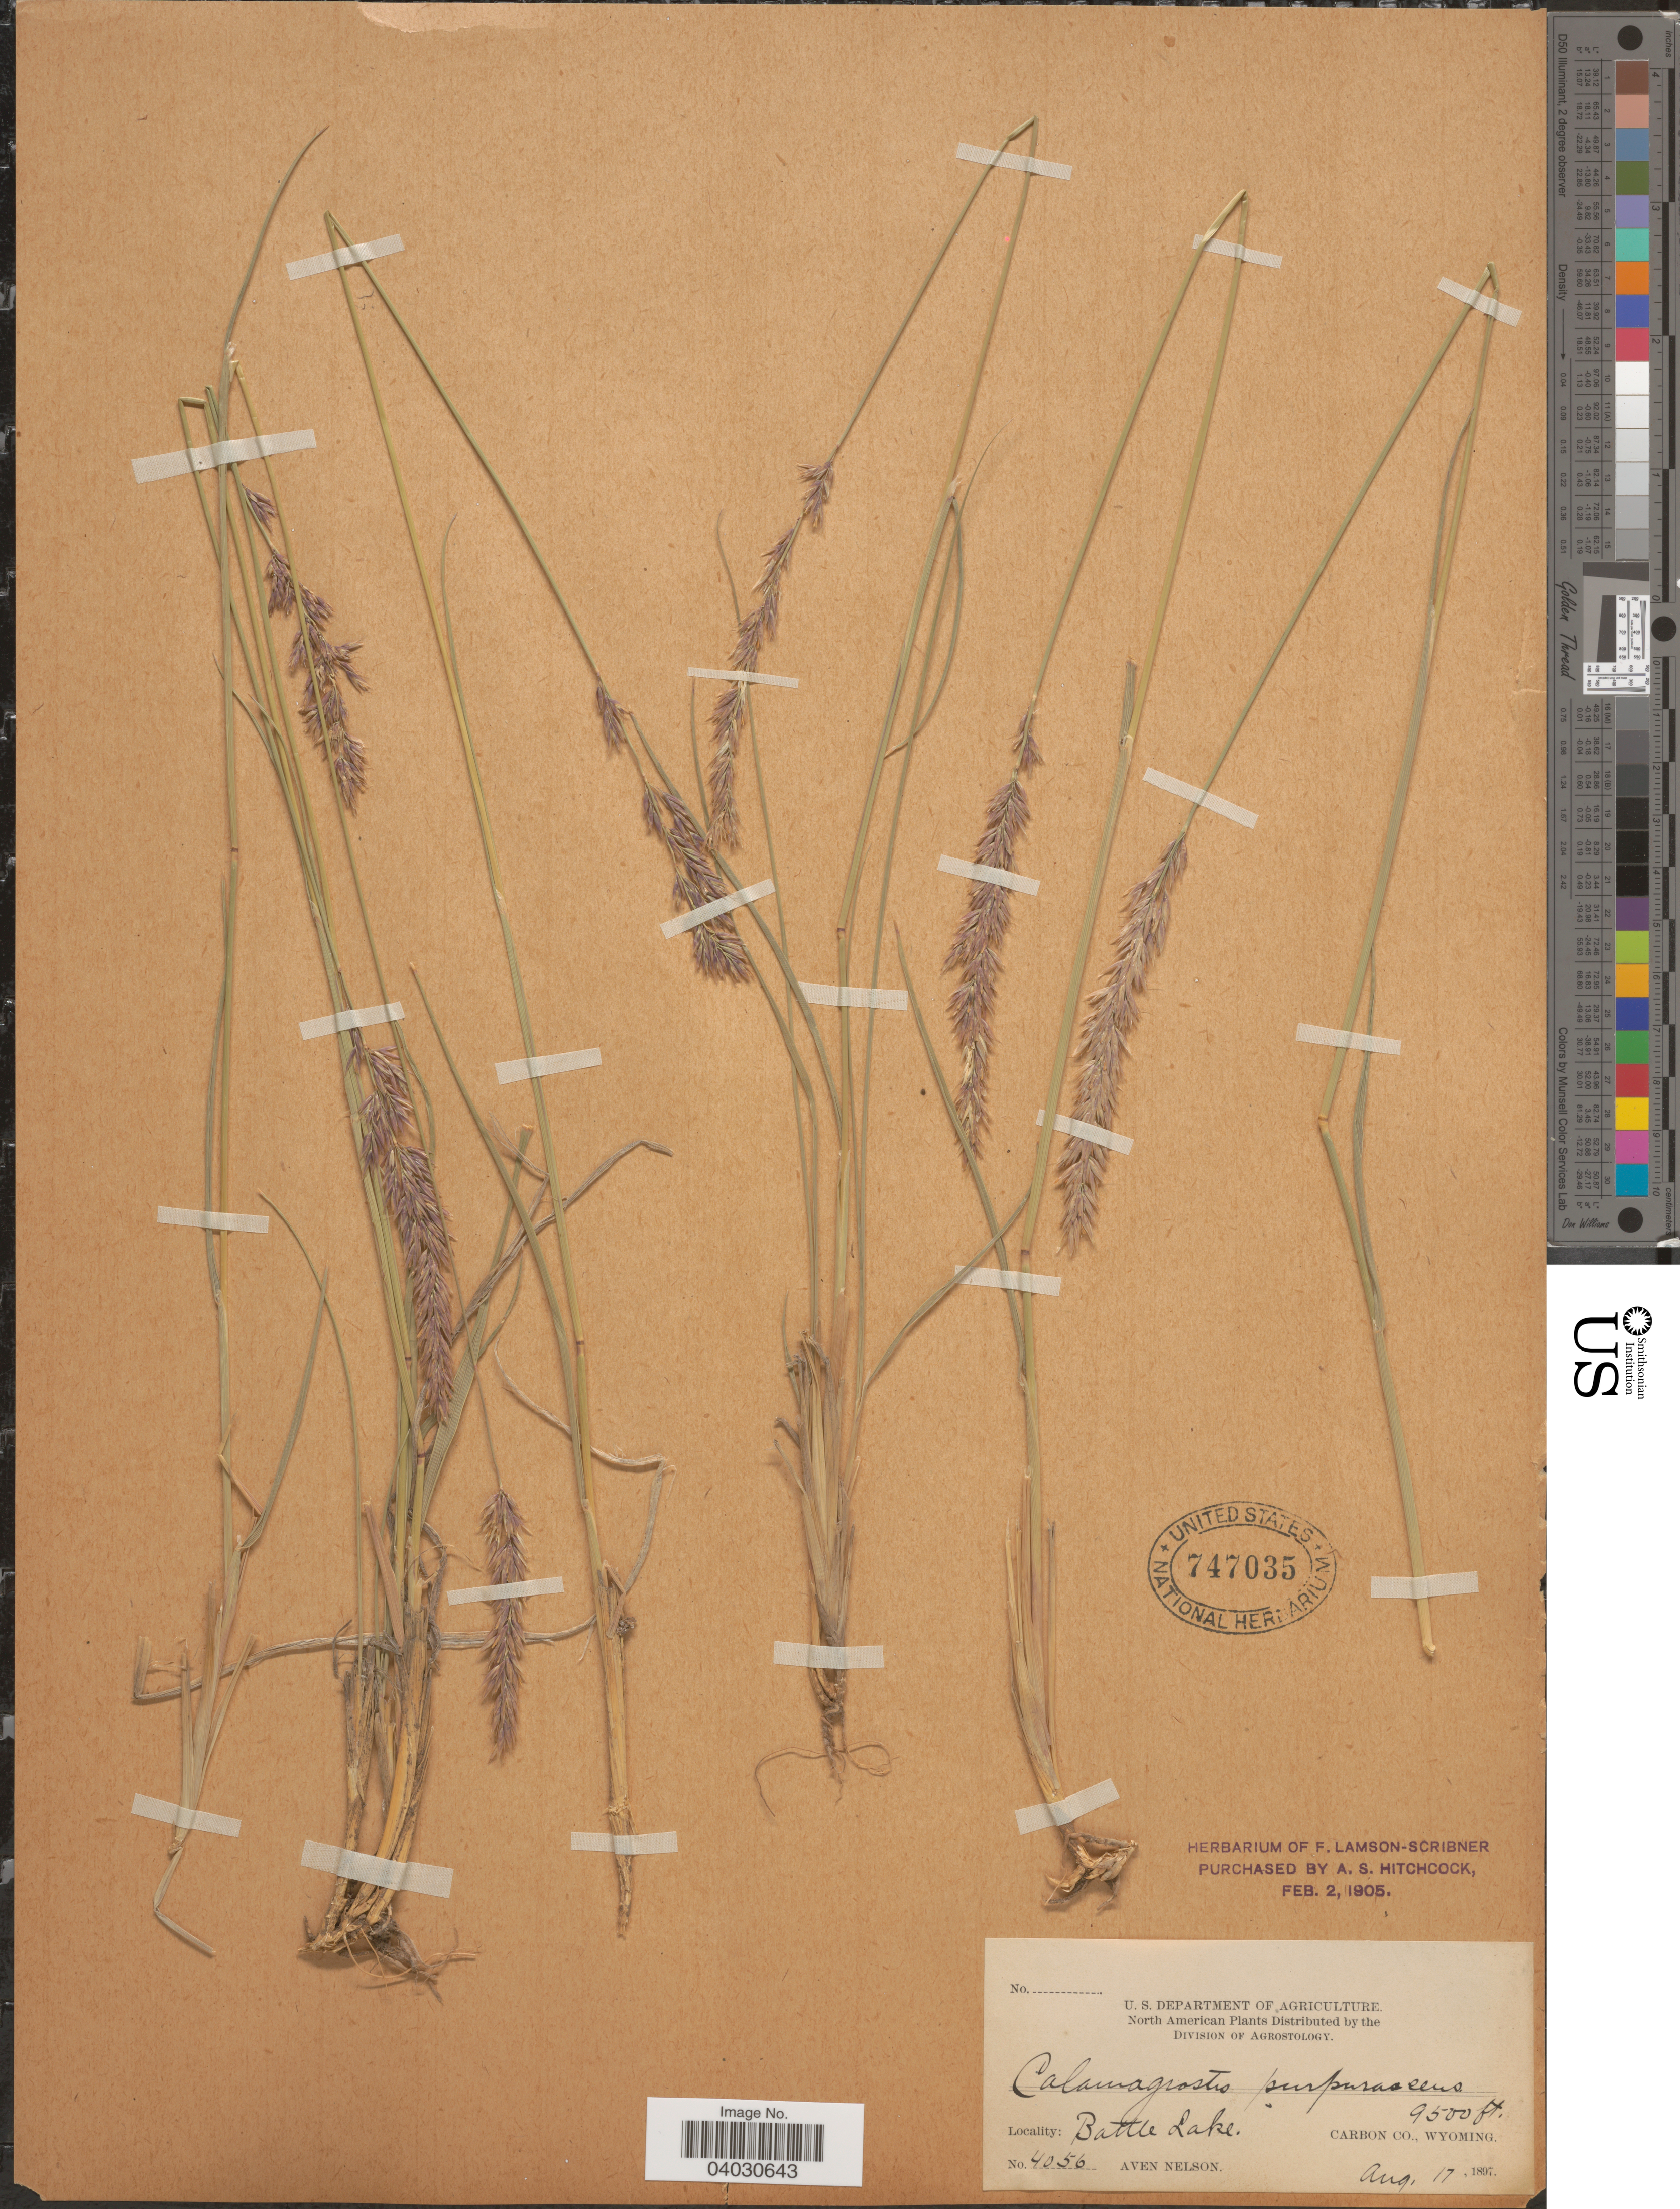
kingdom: Plantae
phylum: Tracheophyta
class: Liliopsida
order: Poales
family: Poaceae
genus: Calamagrostis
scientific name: Calamagrostis purpurascens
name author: R. Br.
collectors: A. Nelson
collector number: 4056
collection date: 1897-08-17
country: United States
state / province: Wyoming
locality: Battle Lake. Carbon Co.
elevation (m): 2896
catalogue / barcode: US 747035